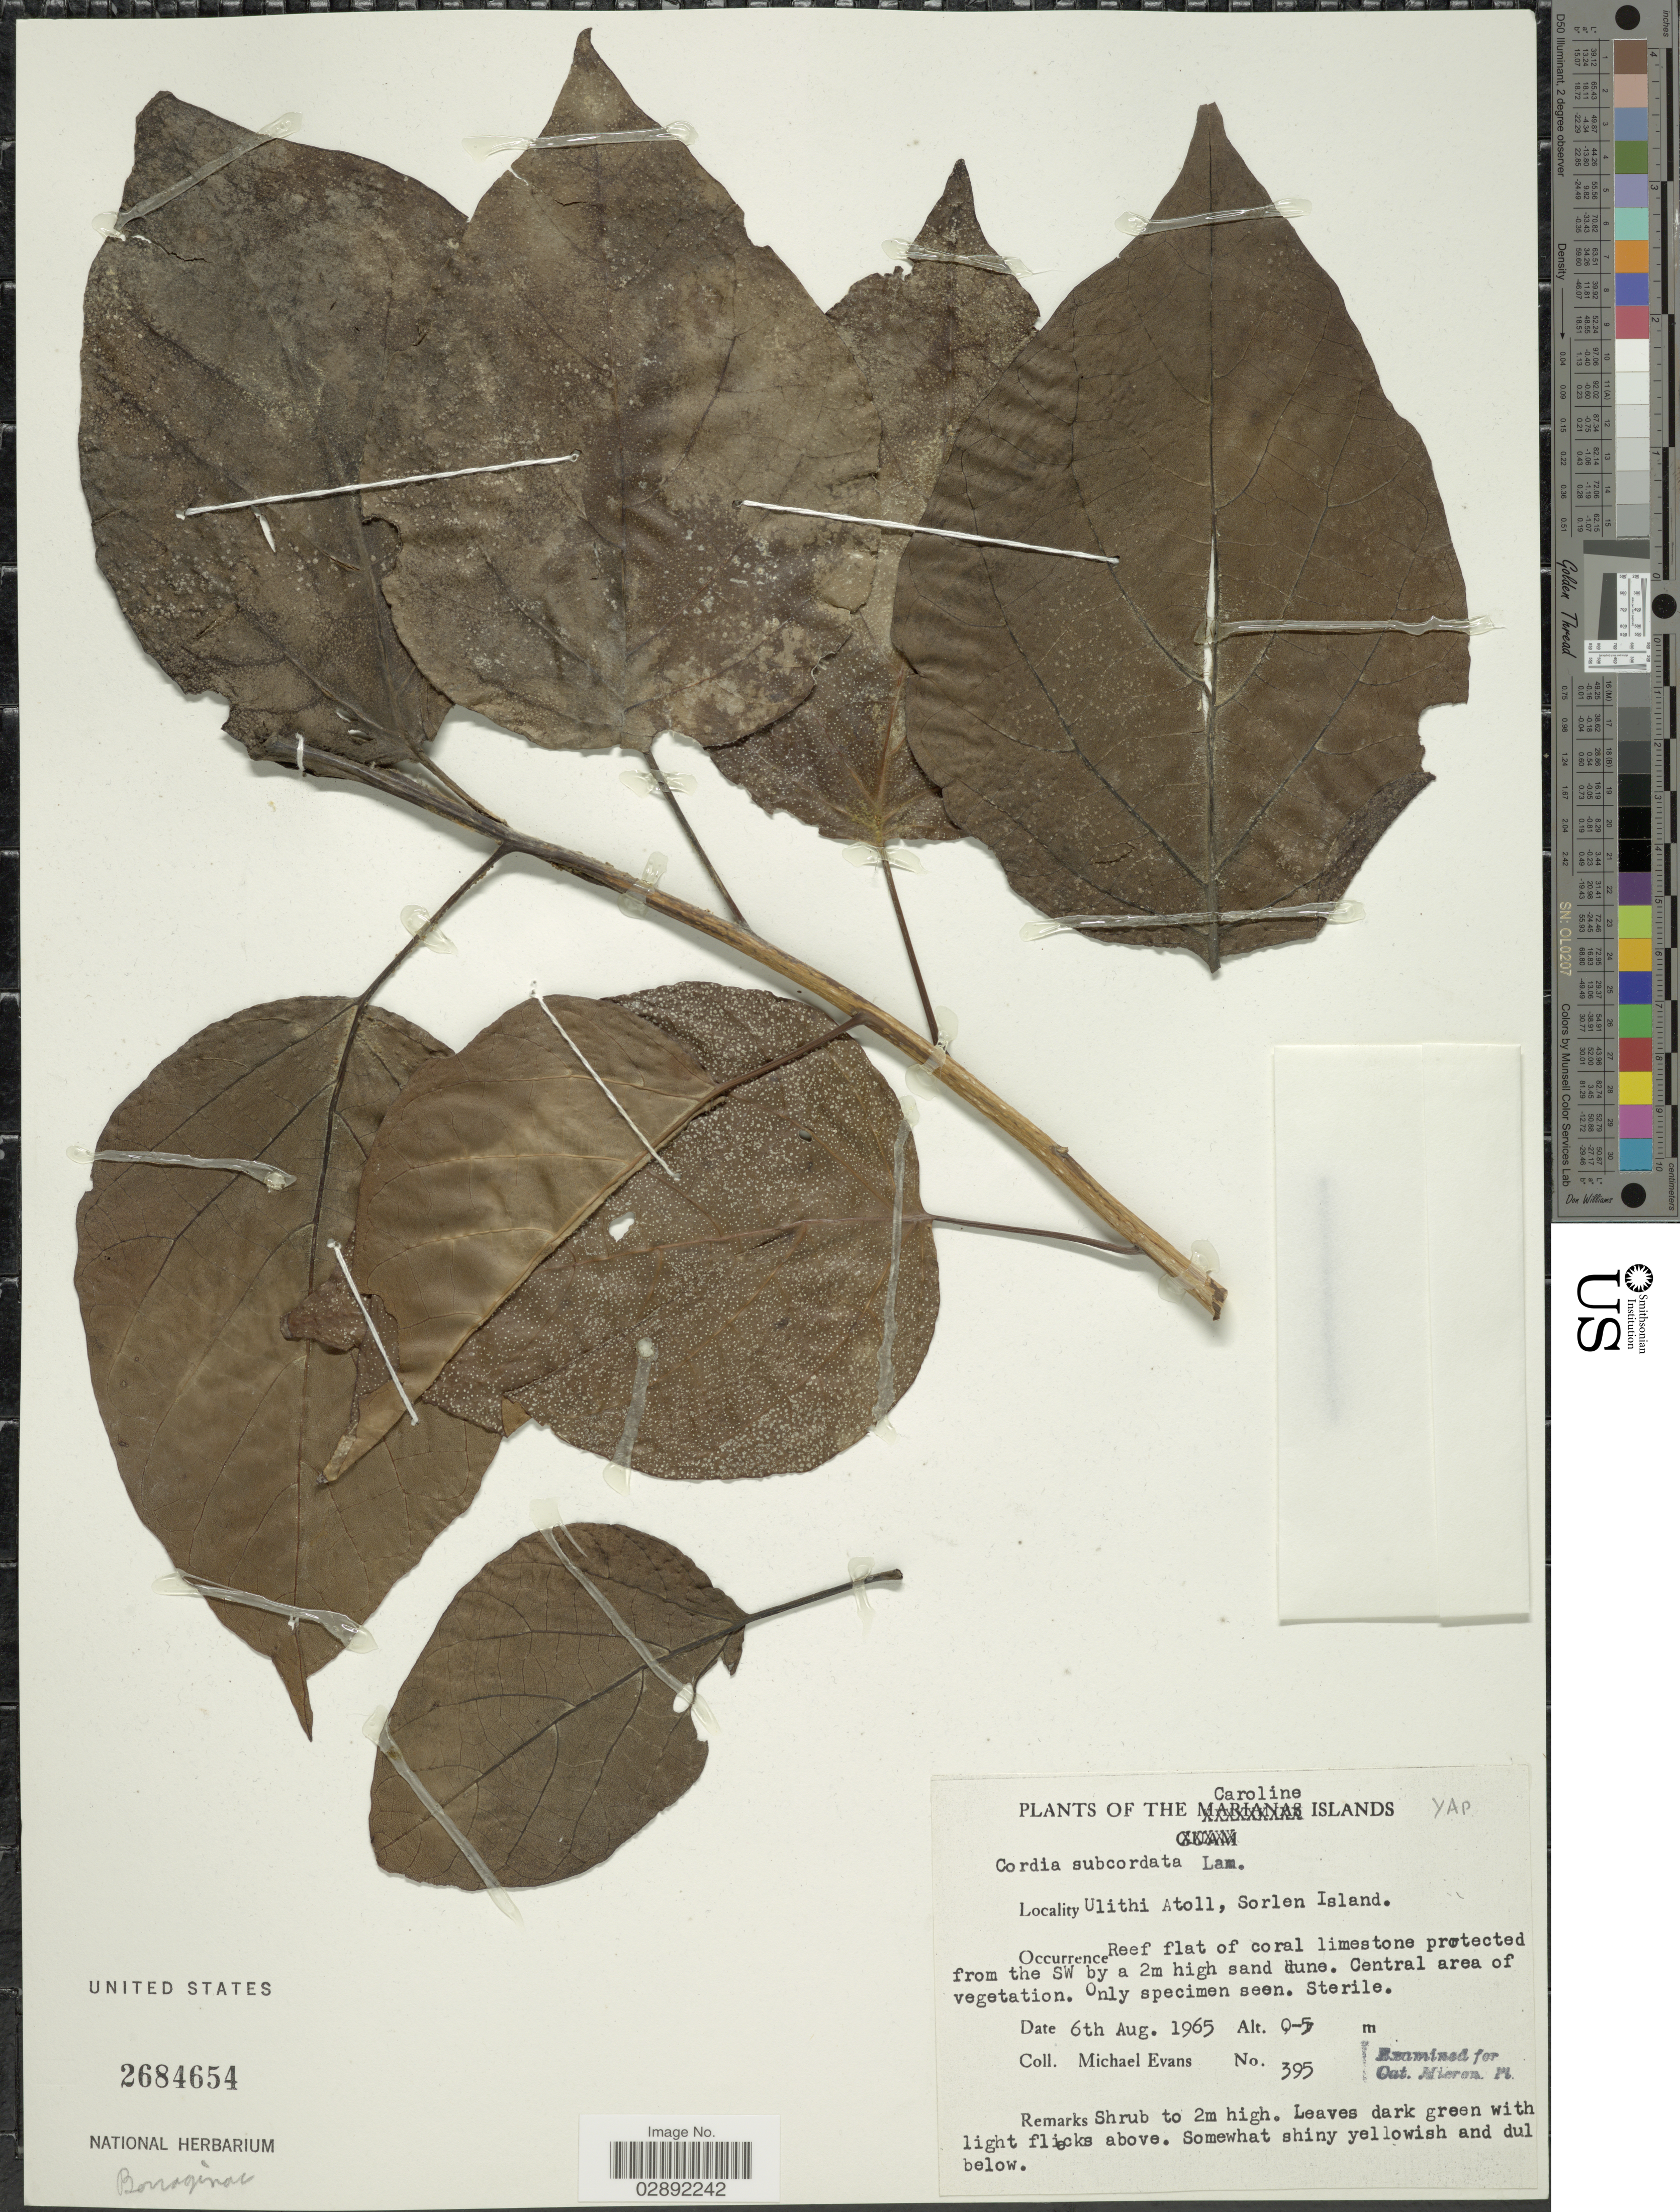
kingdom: Plantae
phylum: Tracheophyta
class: Magnoliopsida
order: Boraginales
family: Cordiaceae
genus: Cordia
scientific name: Cordia subcordata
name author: Lam.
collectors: M. Evans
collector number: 395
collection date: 1965-08-06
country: Micronesia, Federated States of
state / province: Yap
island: Ulithi Atoll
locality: Caroline Islands. Ulithi Atoll, Sorlen Island.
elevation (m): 0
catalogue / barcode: US 2684654